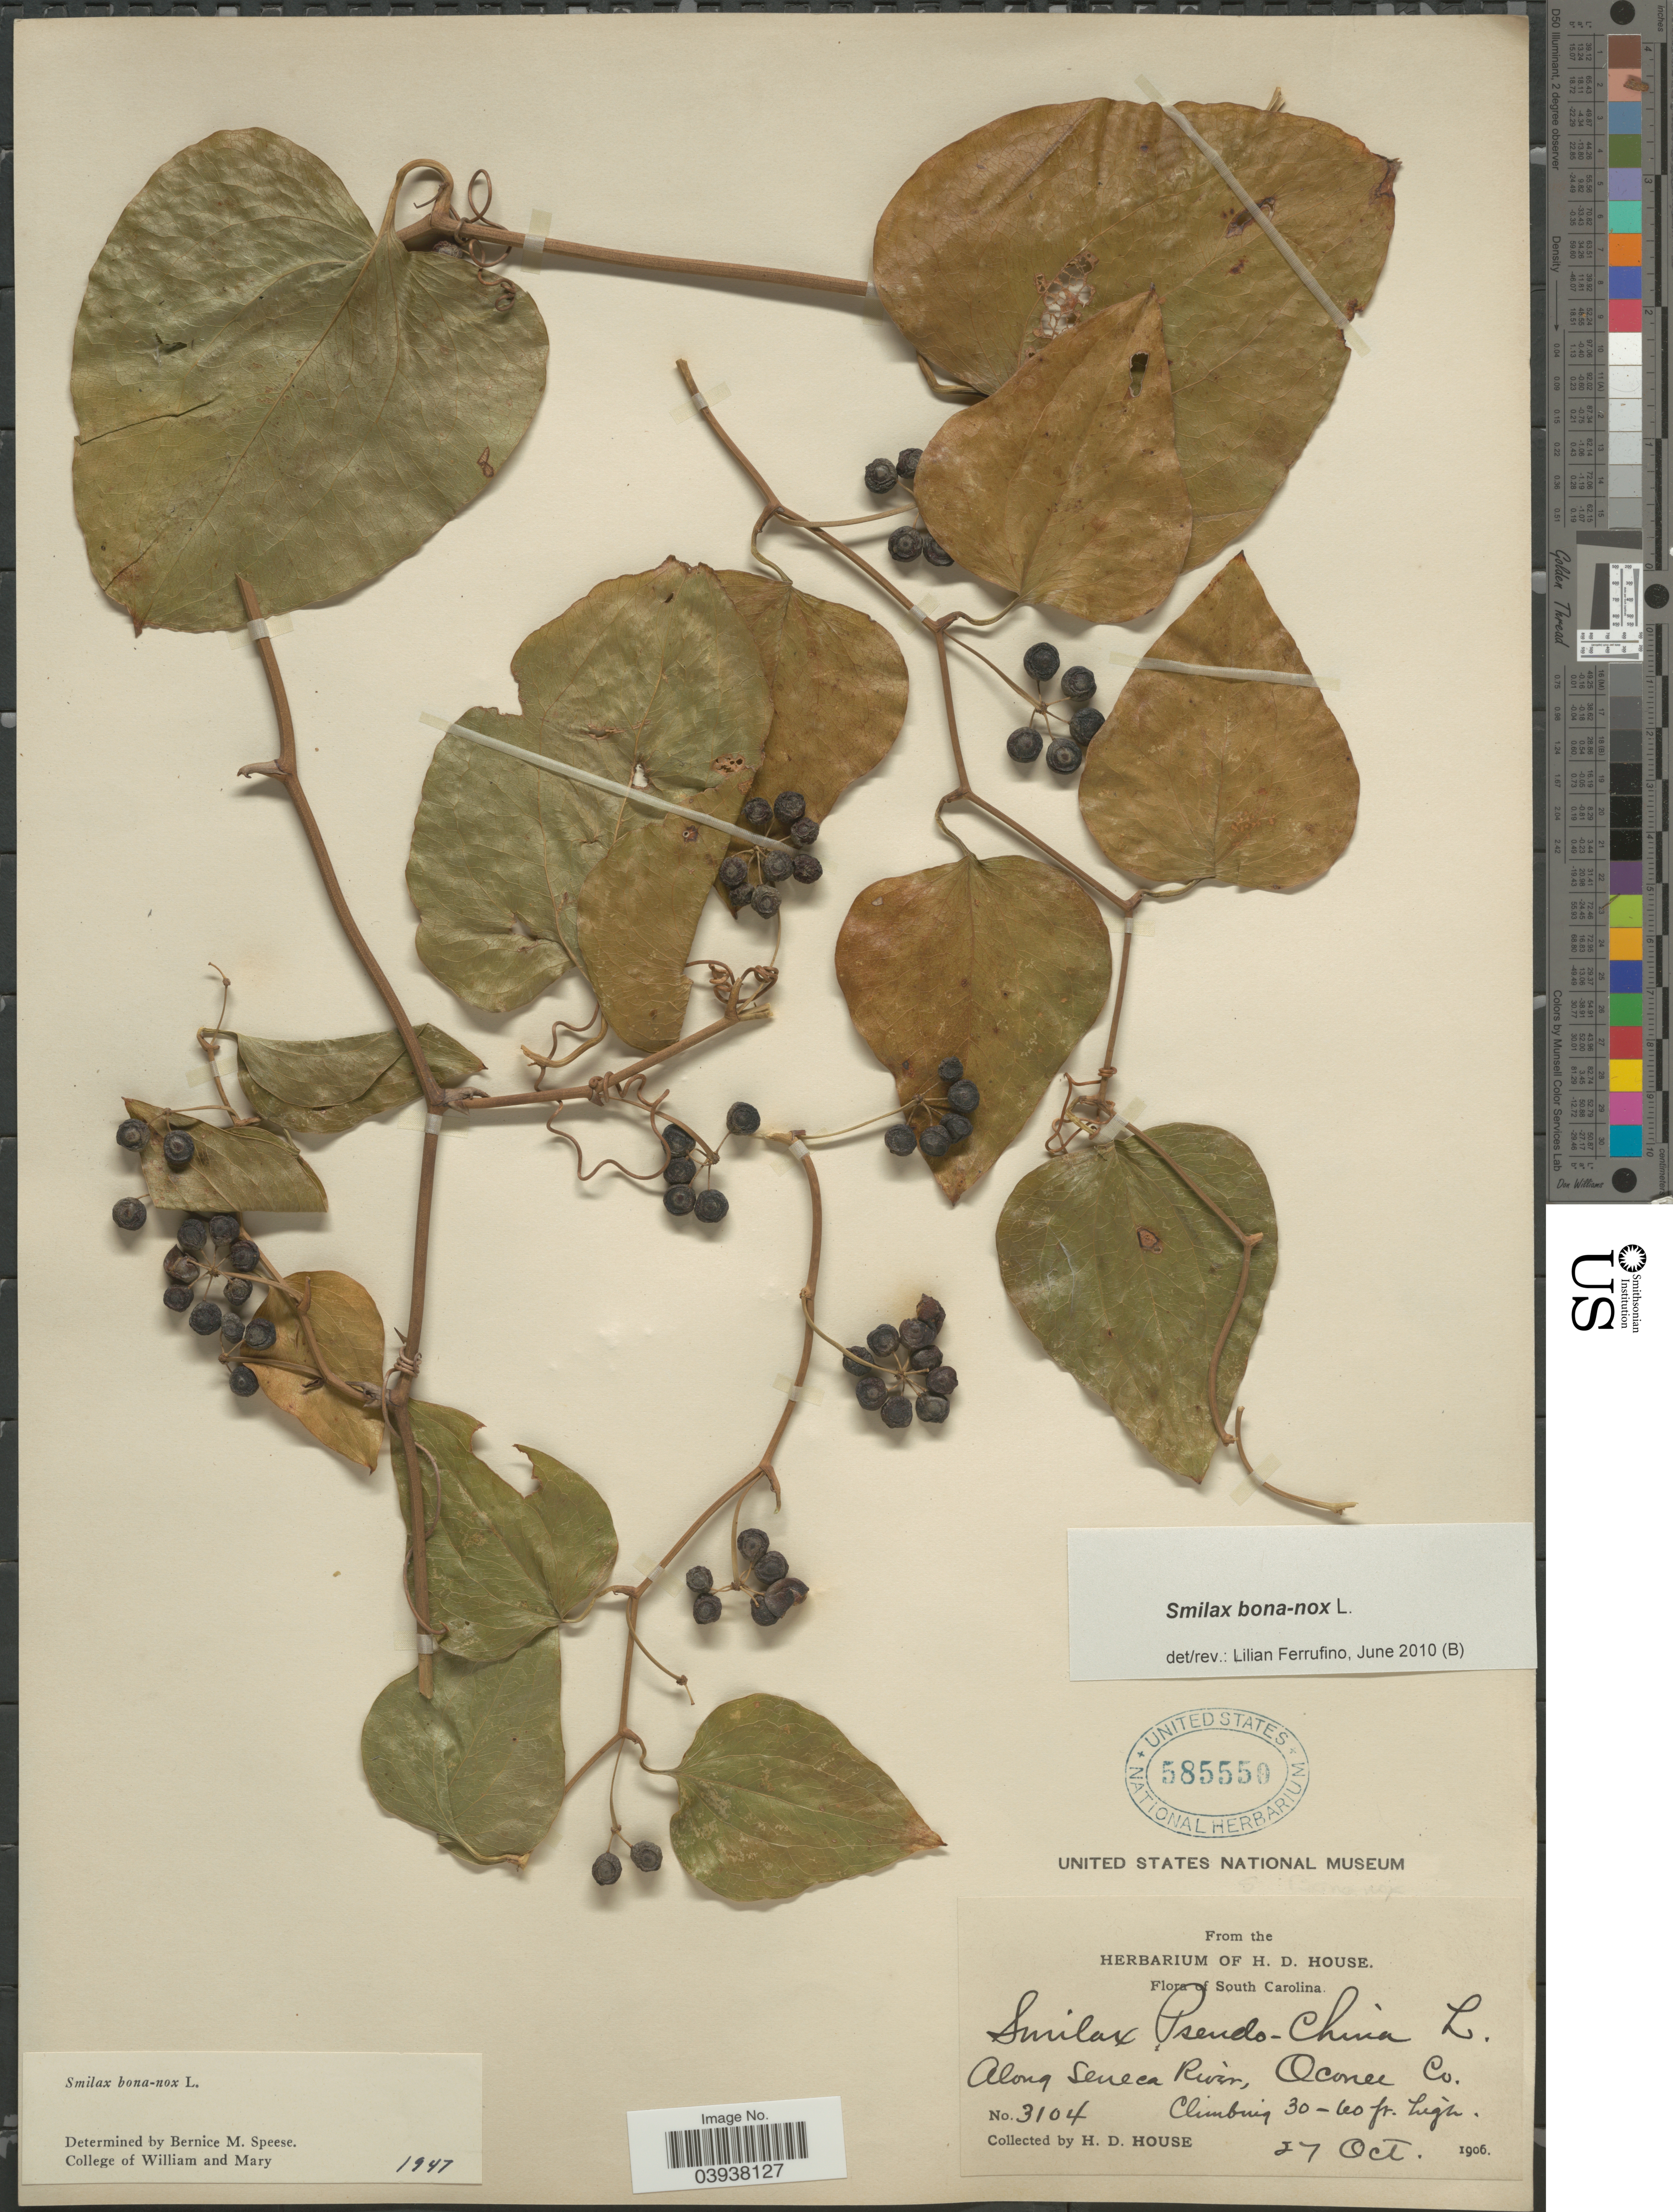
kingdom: Plantae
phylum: Tracheophyta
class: Liliopsida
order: Liliales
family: Smilacaceae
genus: Smilax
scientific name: Smilax bona-nox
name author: L.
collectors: H. D. House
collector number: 3104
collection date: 1906-10-27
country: United States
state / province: South Carolina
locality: Along Seneca River, Oconee Co.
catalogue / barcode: US 585550